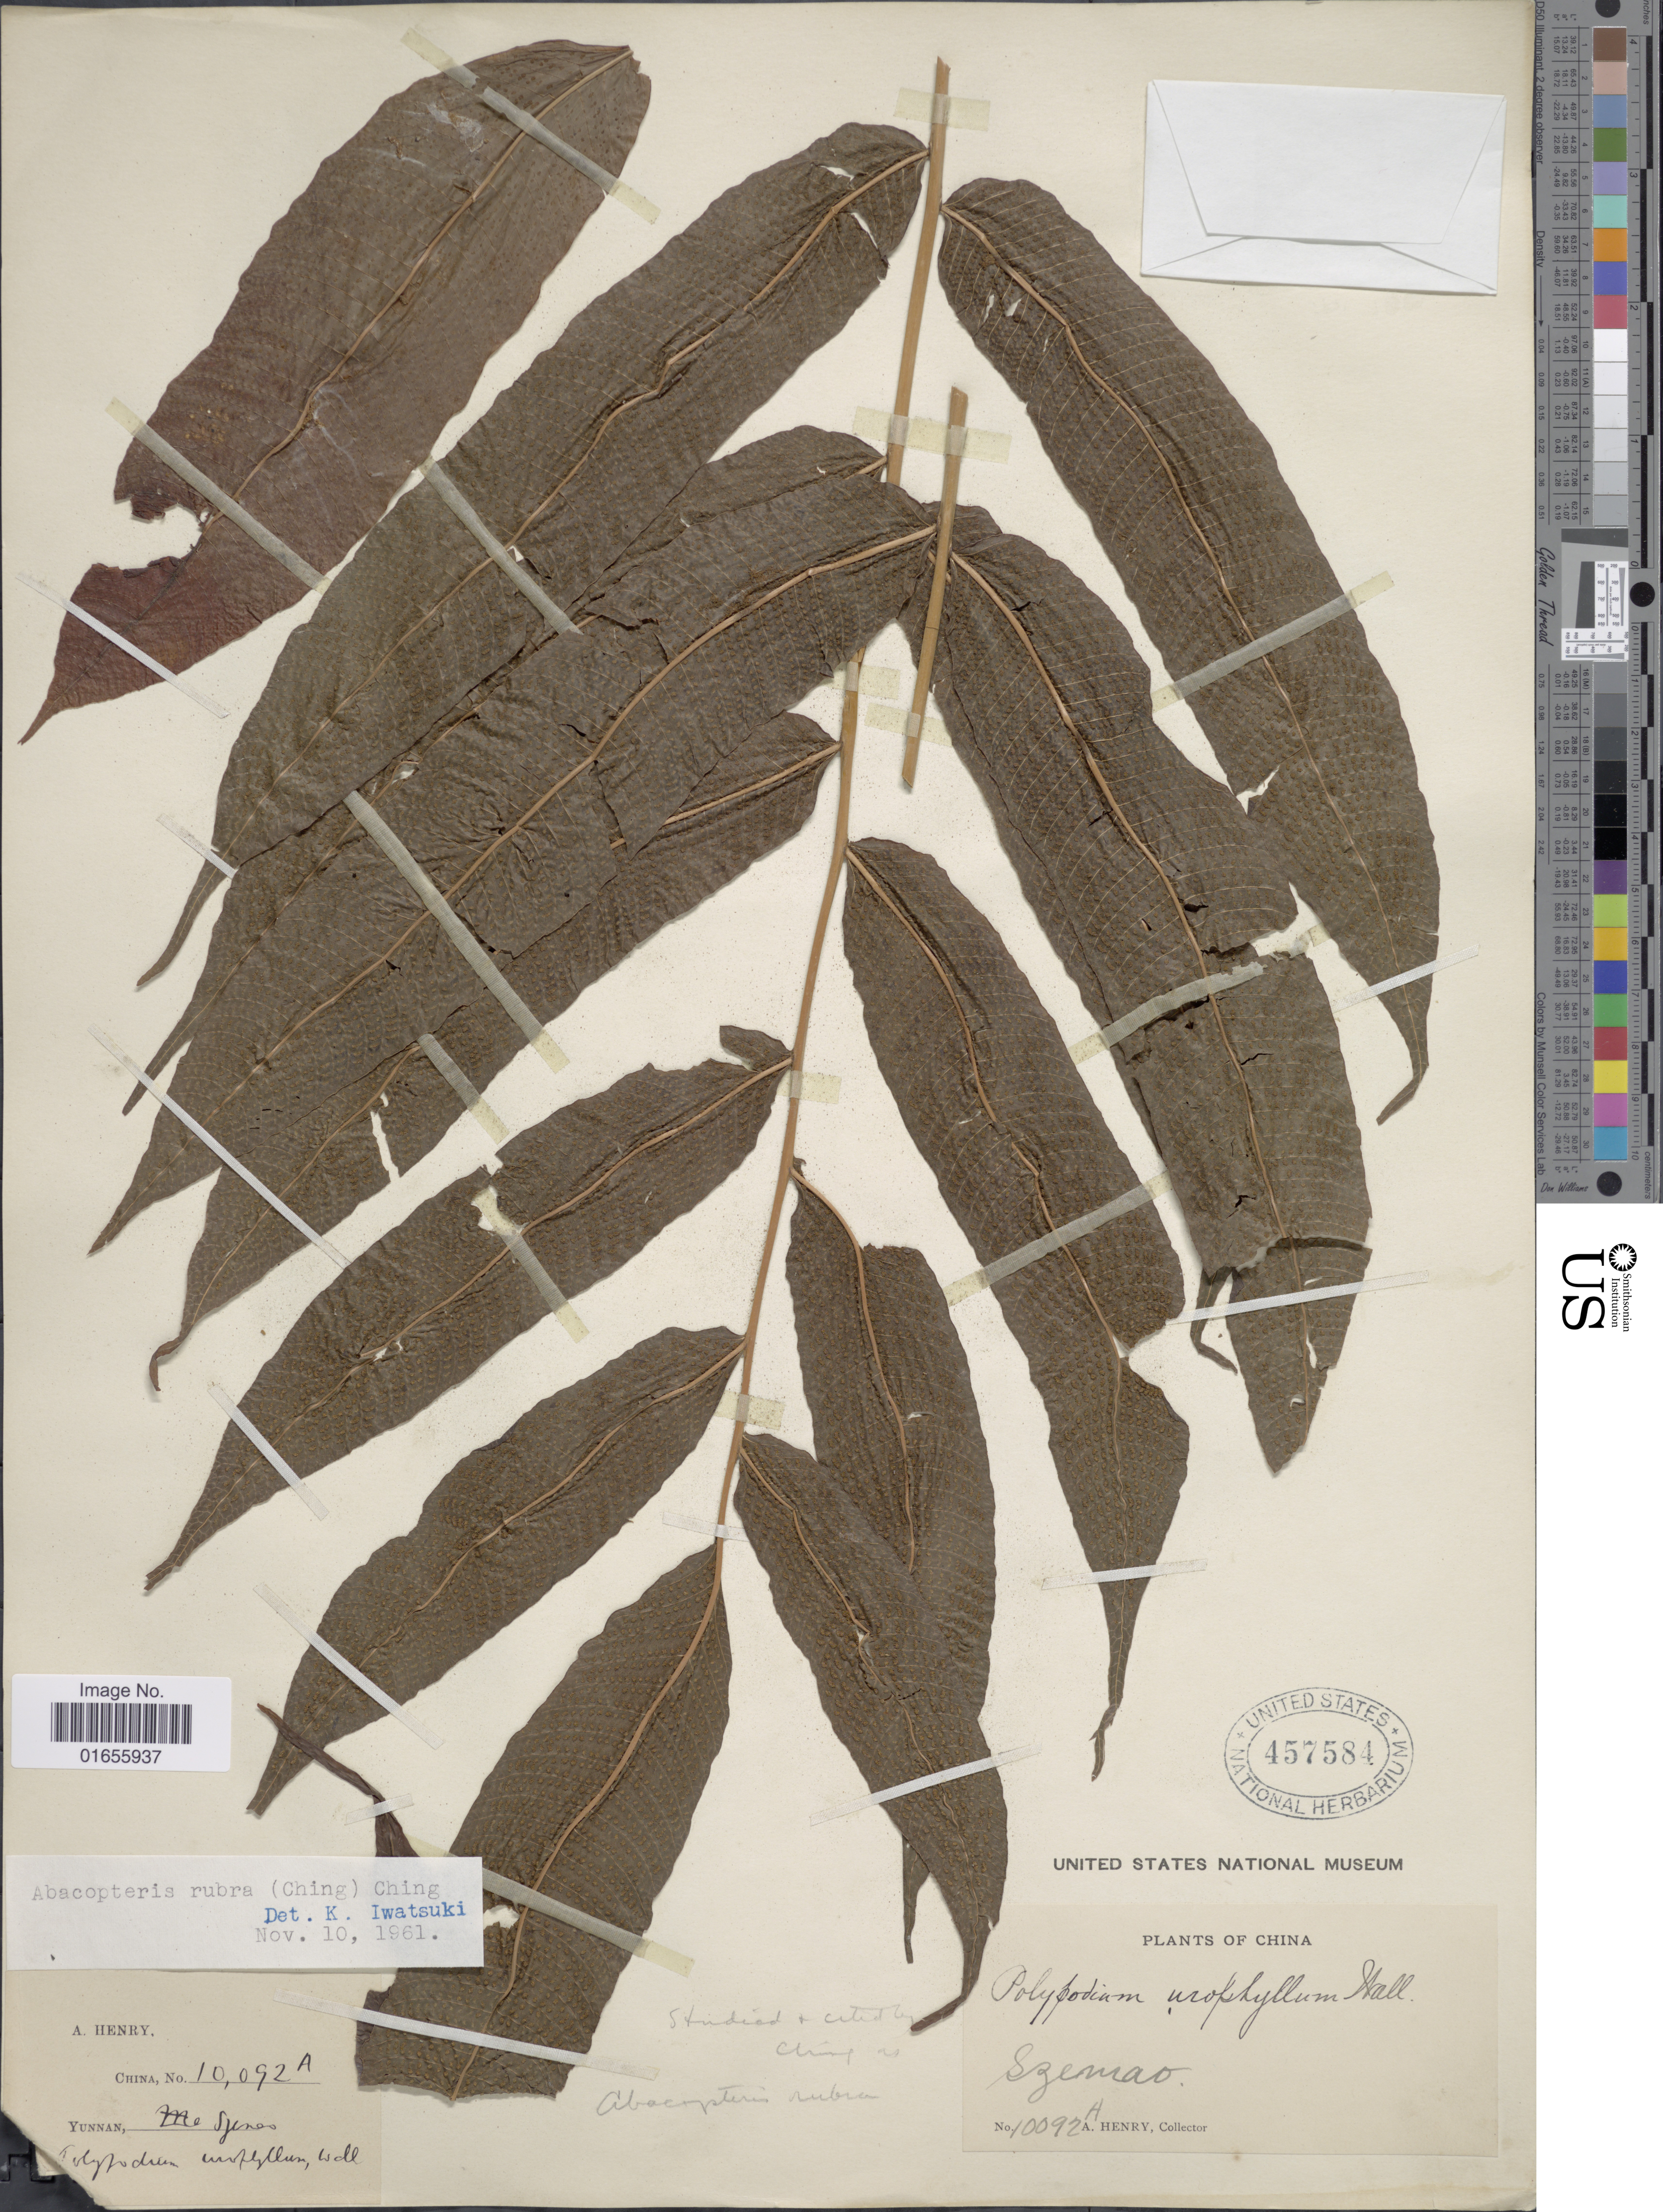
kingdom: Plantae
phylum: Tracheophyta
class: Polypodiopsida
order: Polypodiales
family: Thelypteridaceae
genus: Pronephrium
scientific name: Pronephrium lakhimpurense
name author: (Rosenst.) Holttum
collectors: A. Henry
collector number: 10092 A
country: China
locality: Szemao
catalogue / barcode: US 457584